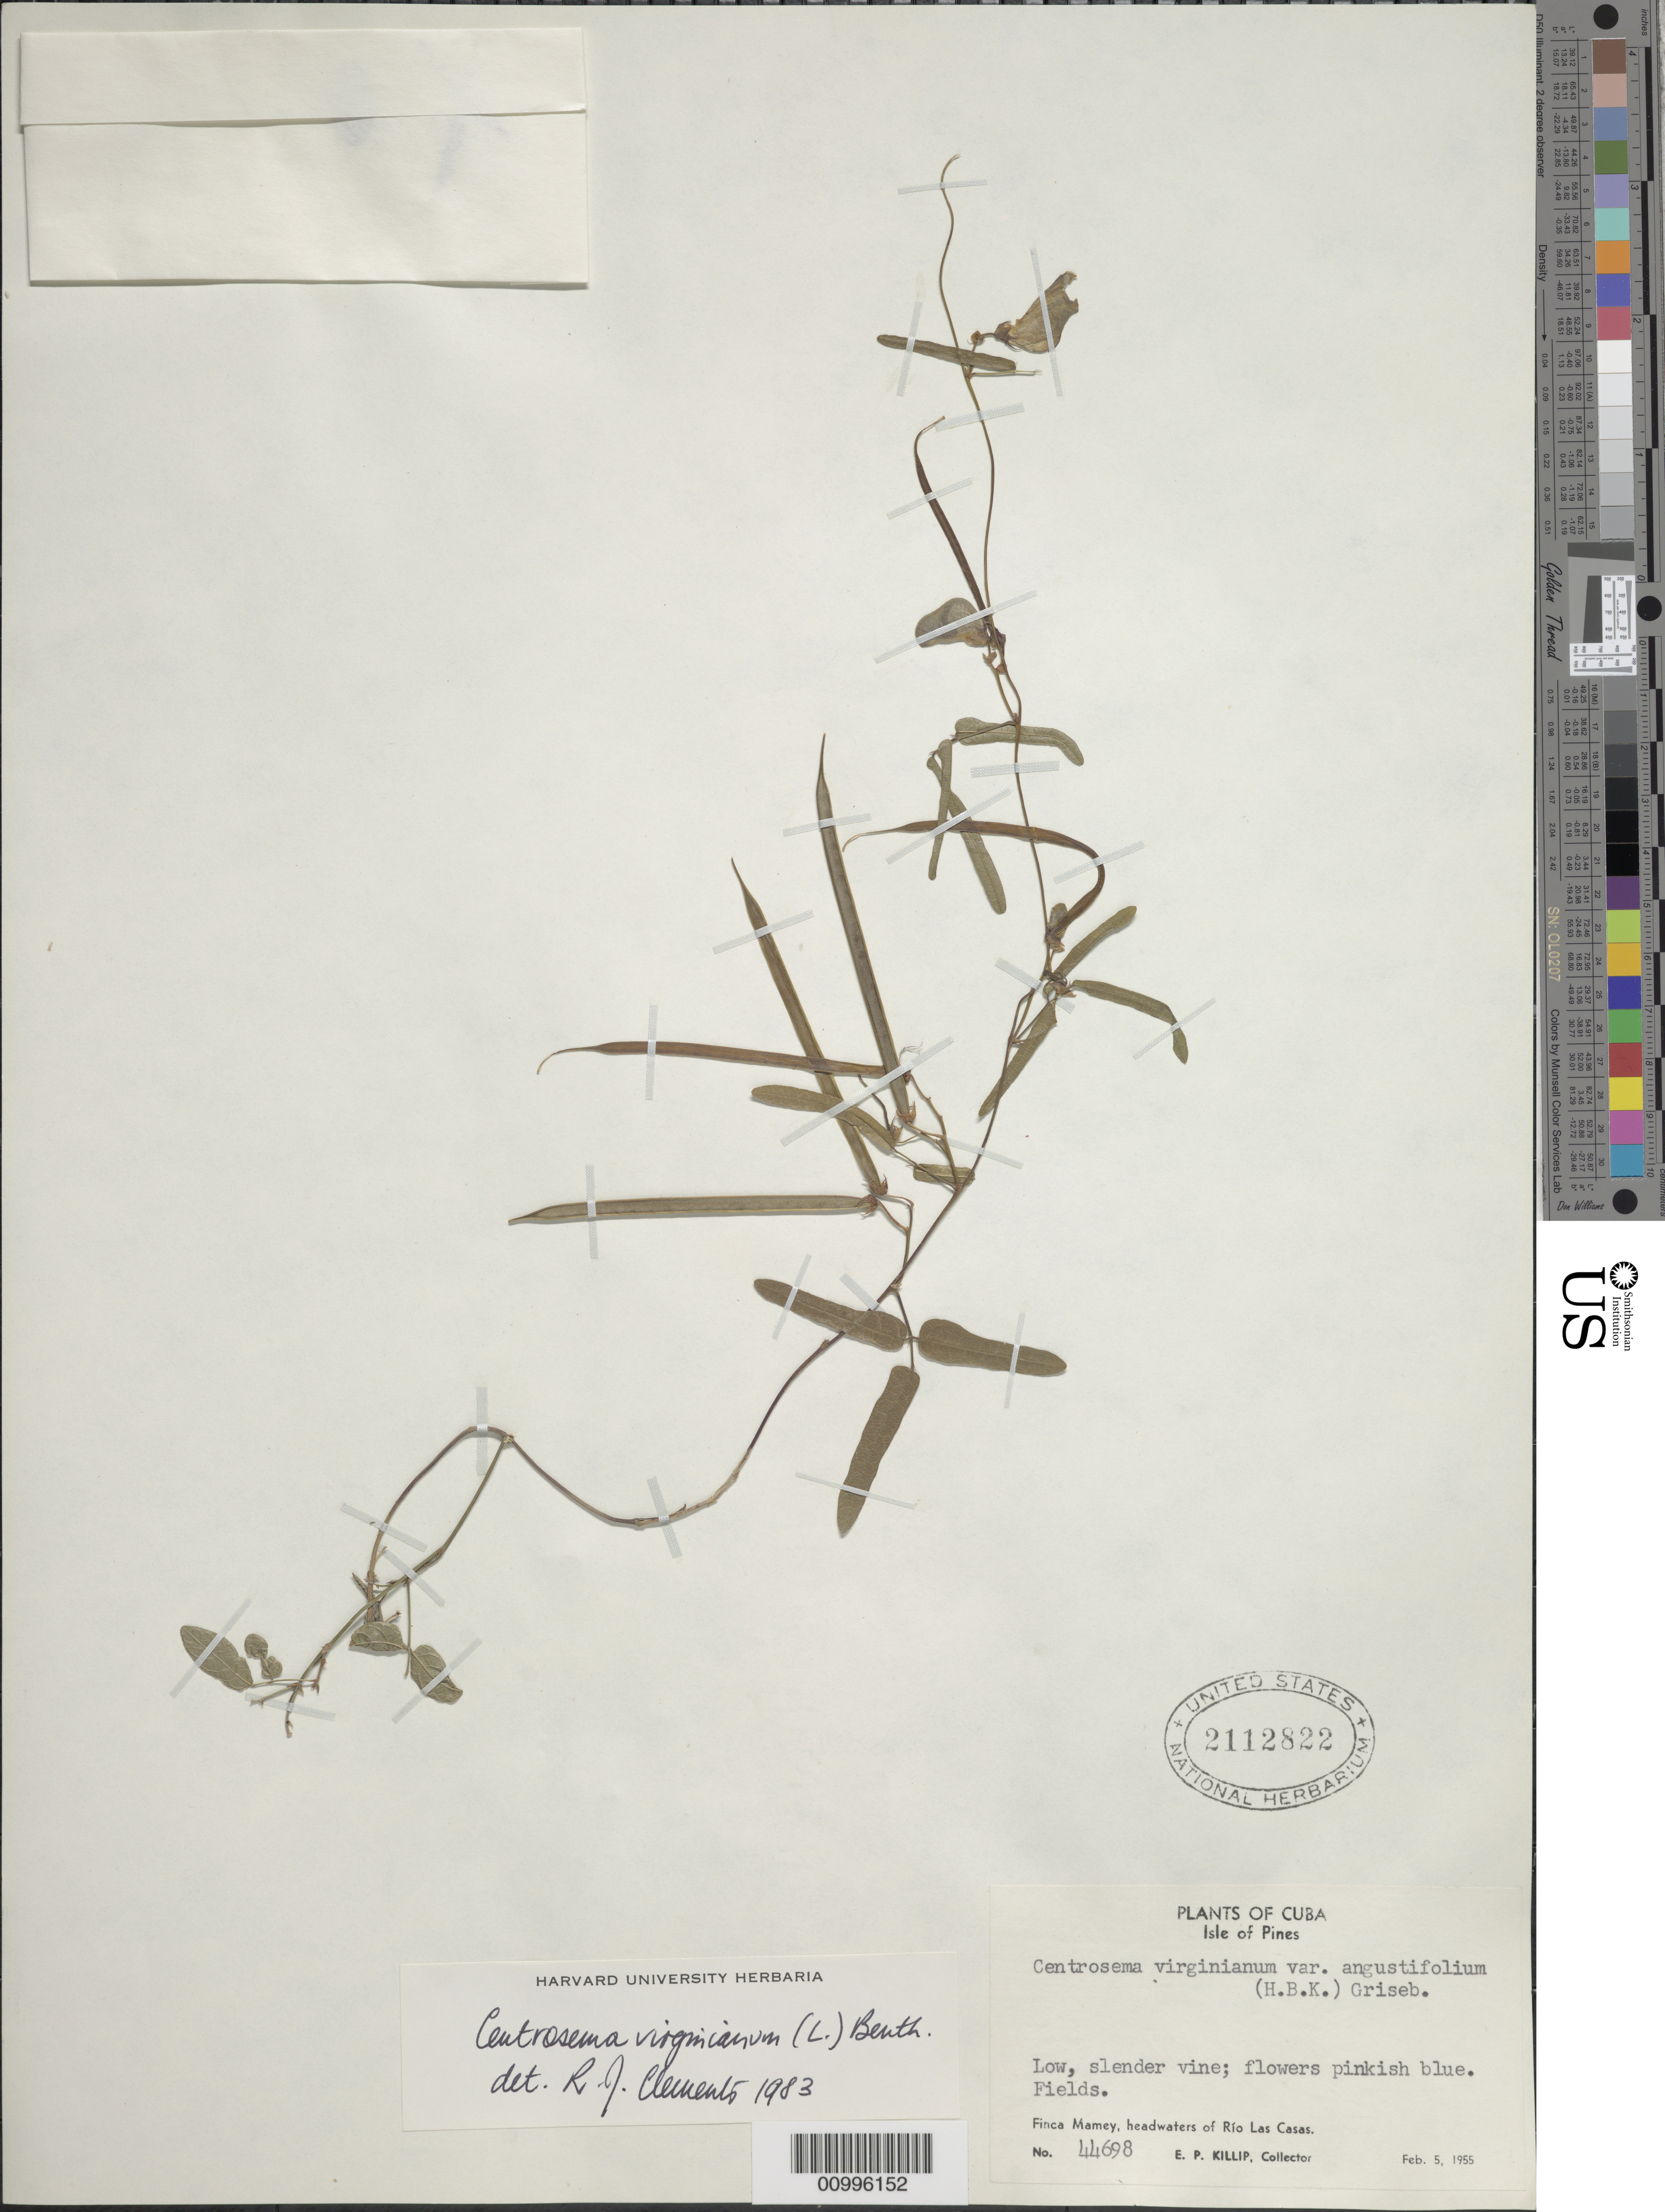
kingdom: Plantae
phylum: Tracheophyta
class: Magnoliopsida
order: Fabales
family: Fabaceae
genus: Centrosema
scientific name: Centrosema virginianum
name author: (L.) Benth.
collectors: E. P. Killip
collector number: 44698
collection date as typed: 05 Feb 1955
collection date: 1955-02-05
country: Cuba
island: Isla de la Juventud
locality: Isle of Pines, Finca Mamey, headwaters of Rio Las Casas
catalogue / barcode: US 2112822